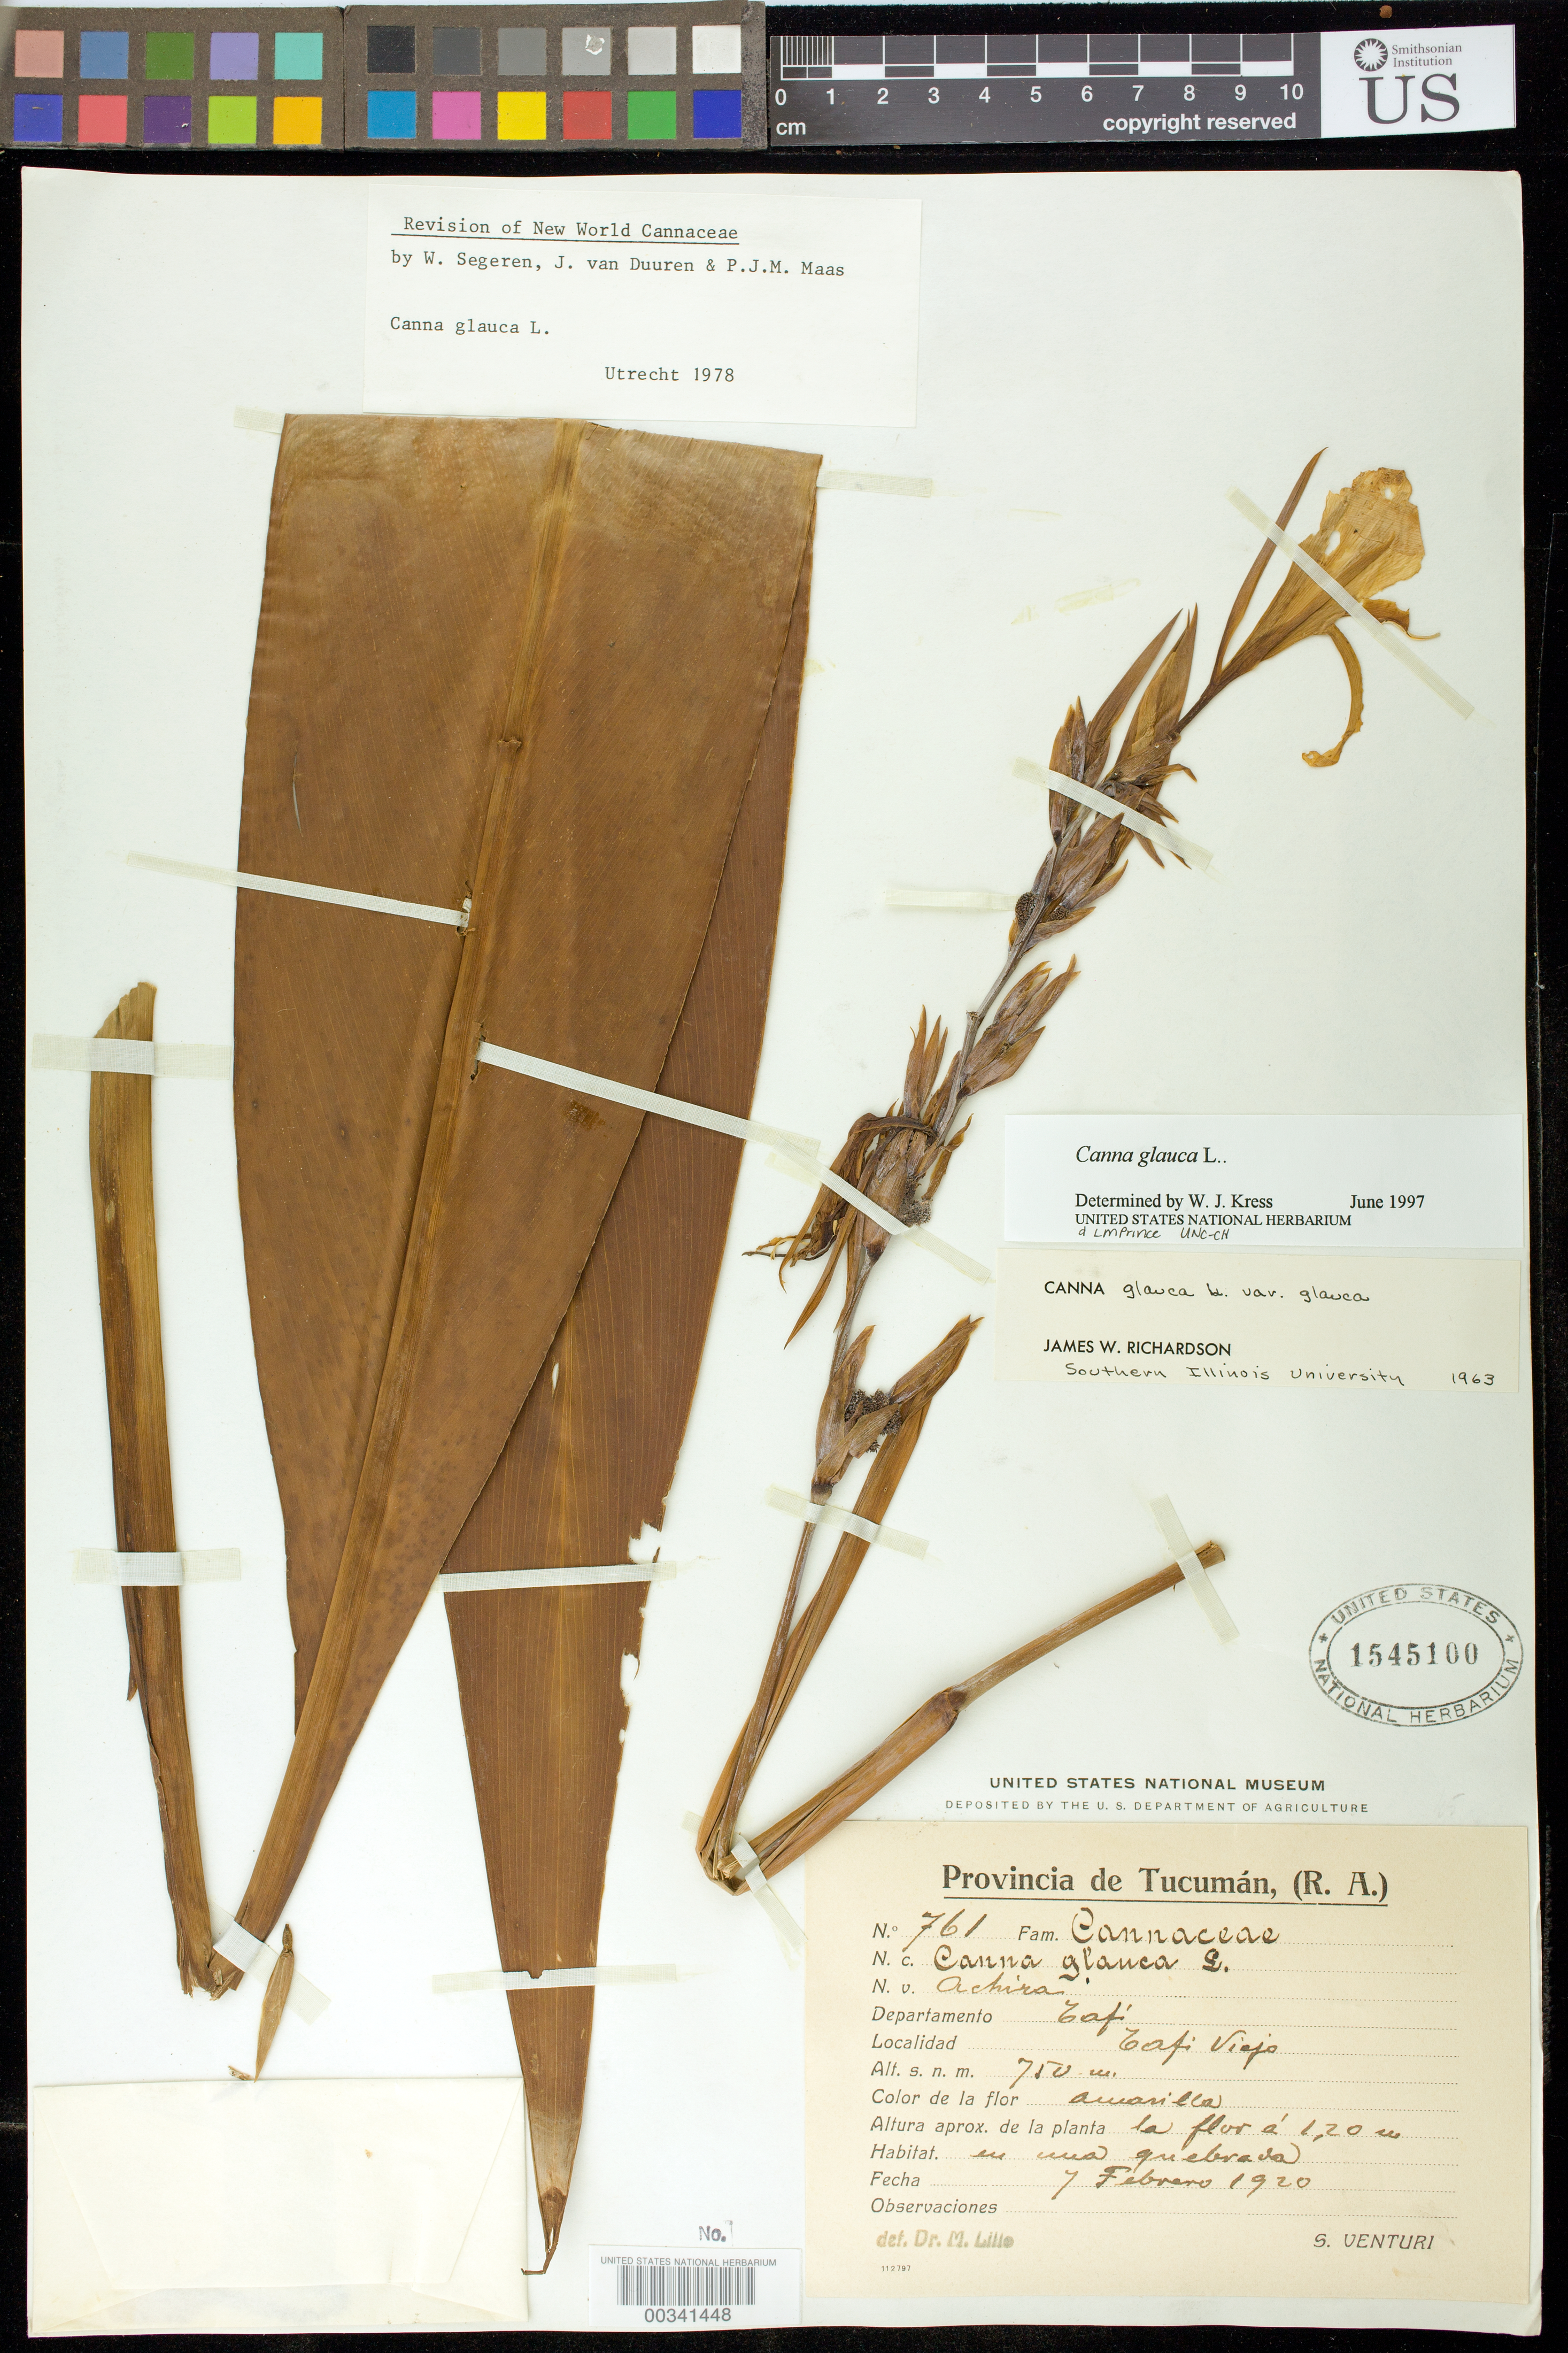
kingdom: Plantae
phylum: Tracheophyta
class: Liliopsida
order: Zingiberales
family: Cannaceae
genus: Canna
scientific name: Canna glauca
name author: L.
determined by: Segeren, W.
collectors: S. Venturi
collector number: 761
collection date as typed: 07 Feb 1920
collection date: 1920-02-07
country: Argentina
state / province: Tucumán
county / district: Tafí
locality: Tafi Viejo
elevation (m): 750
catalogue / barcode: US 1545100